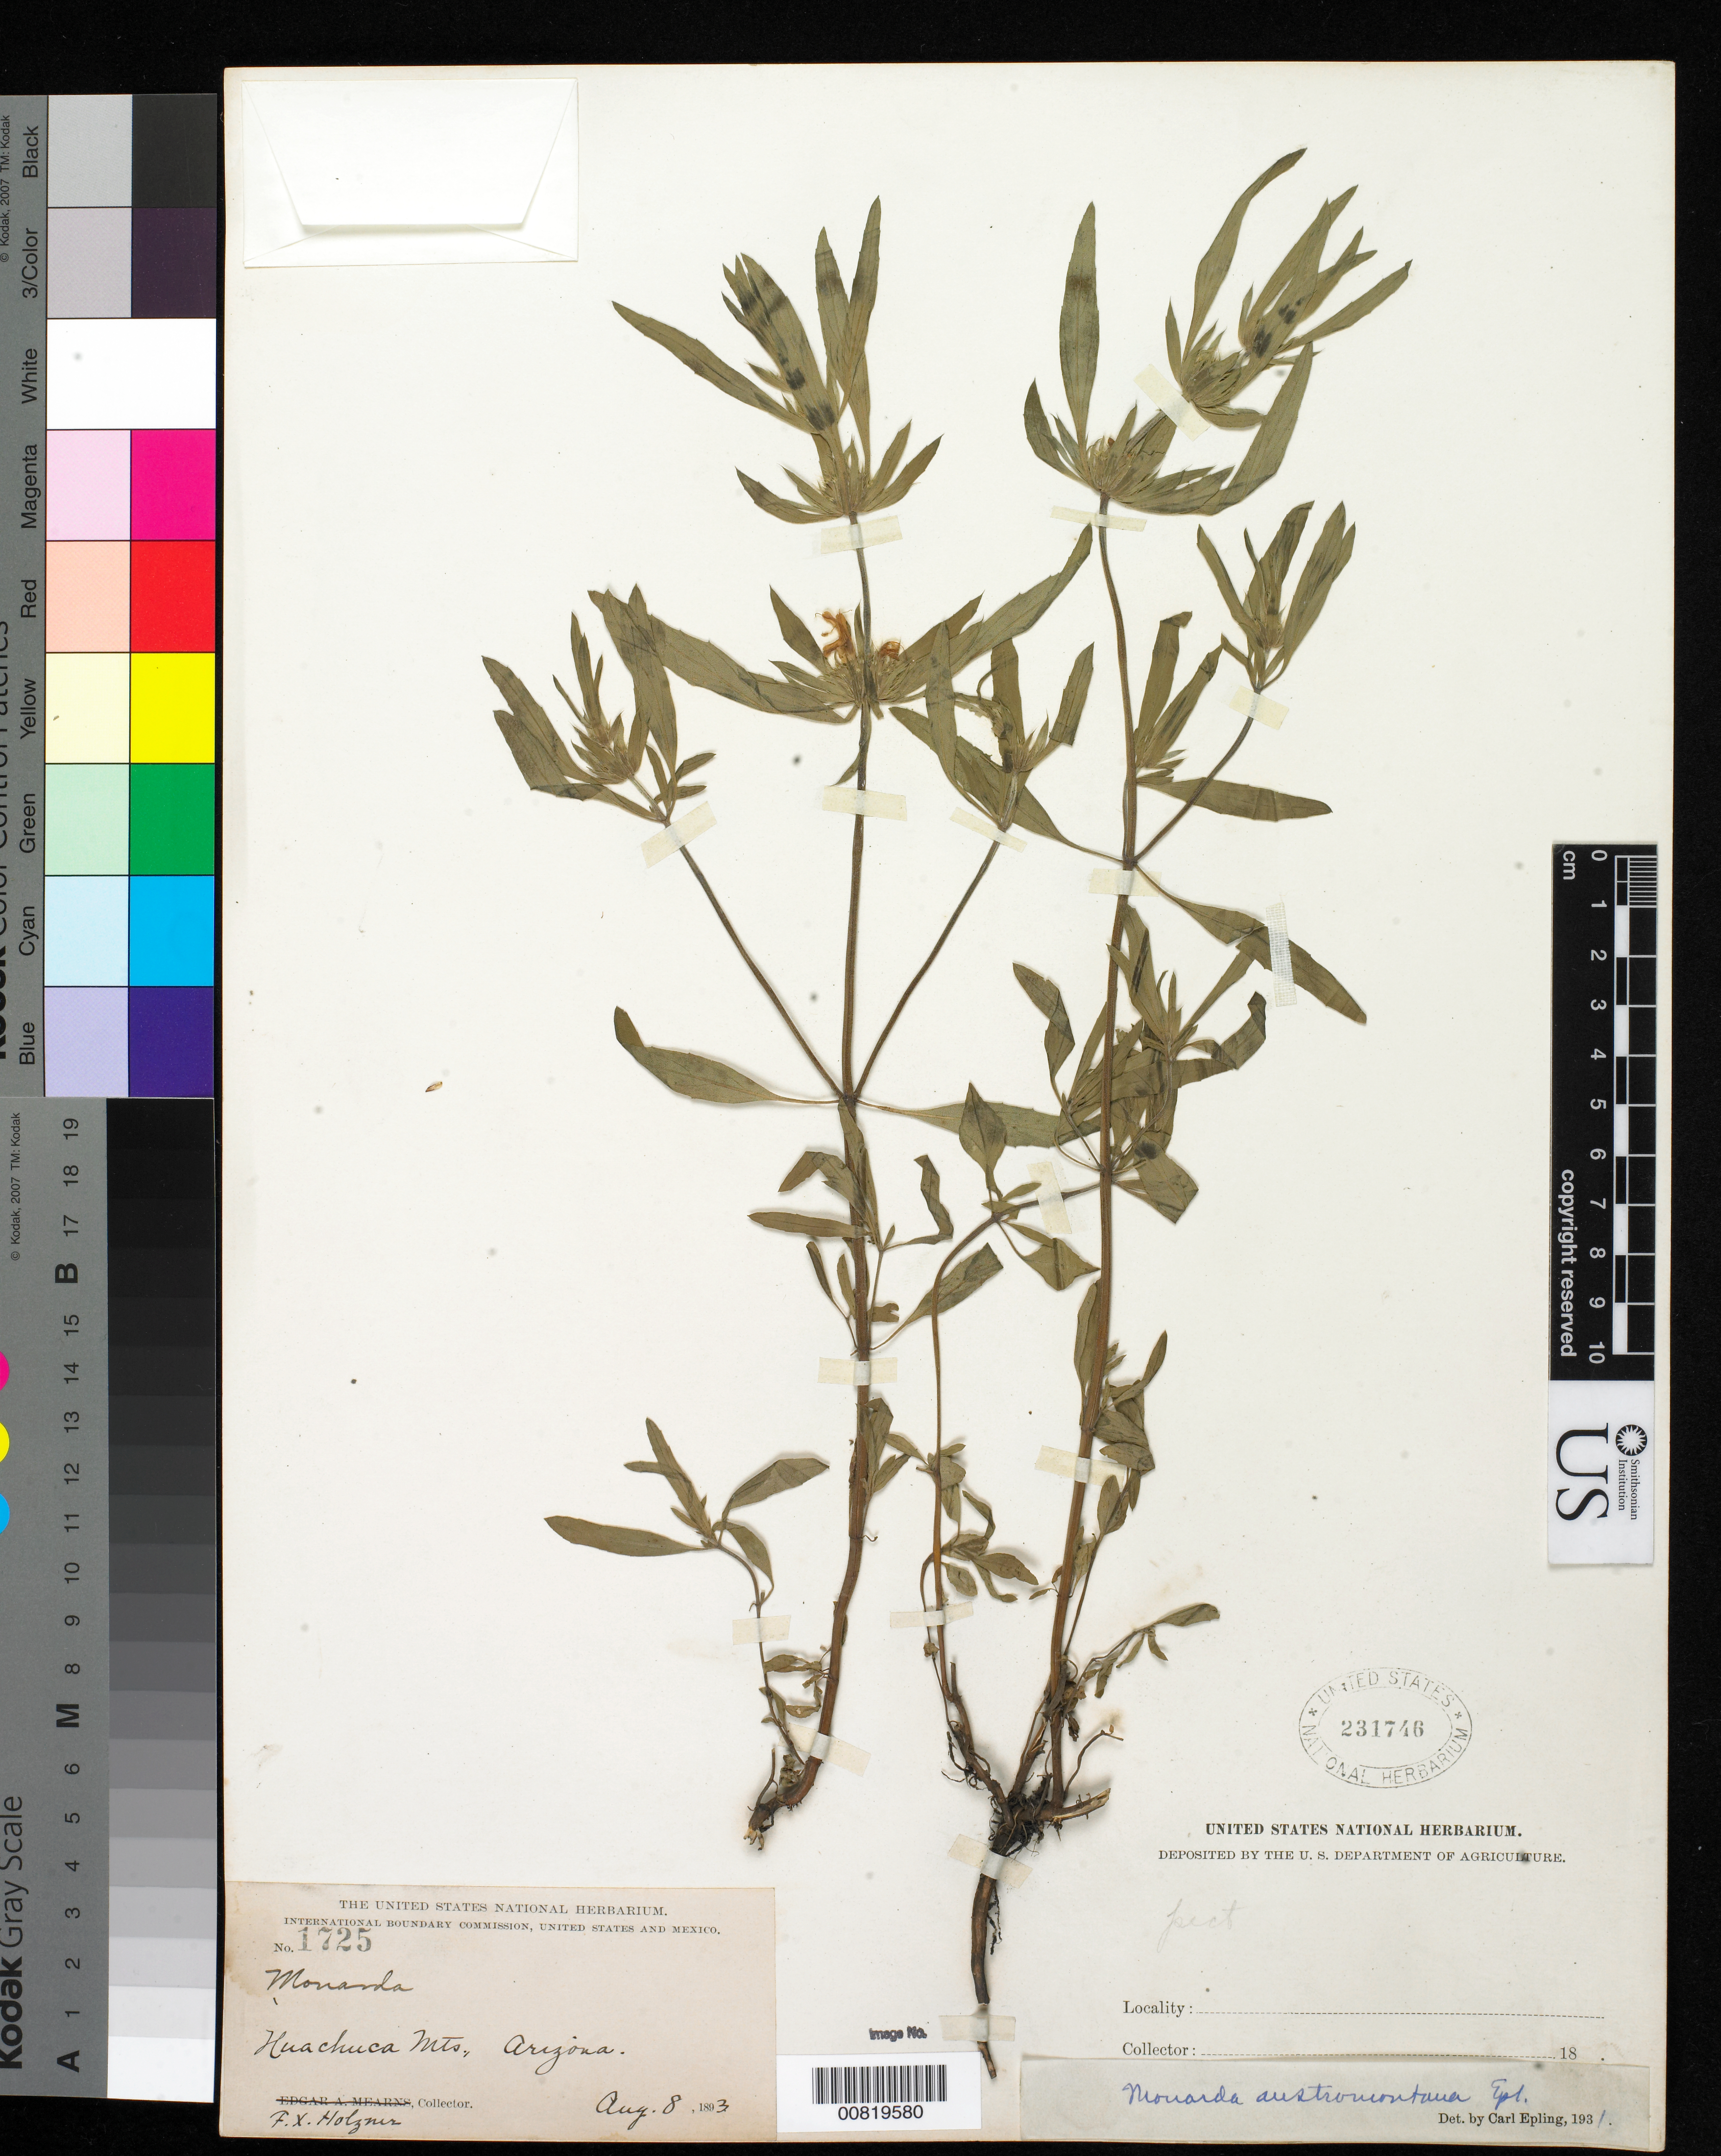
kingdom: Plantae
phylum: Tracheophyta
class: Magnoliopsida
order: Lamiales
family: Lamiaceae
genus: Monarda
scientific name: Monarda austromontana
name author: Epling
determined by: Epling, C. C.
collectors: F. X. Holzner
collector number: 1725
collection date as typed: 08 Aug 1893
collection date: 1893-08-08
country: United States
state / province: Arizona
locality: Huachuca Mts.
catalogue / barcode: US 231746